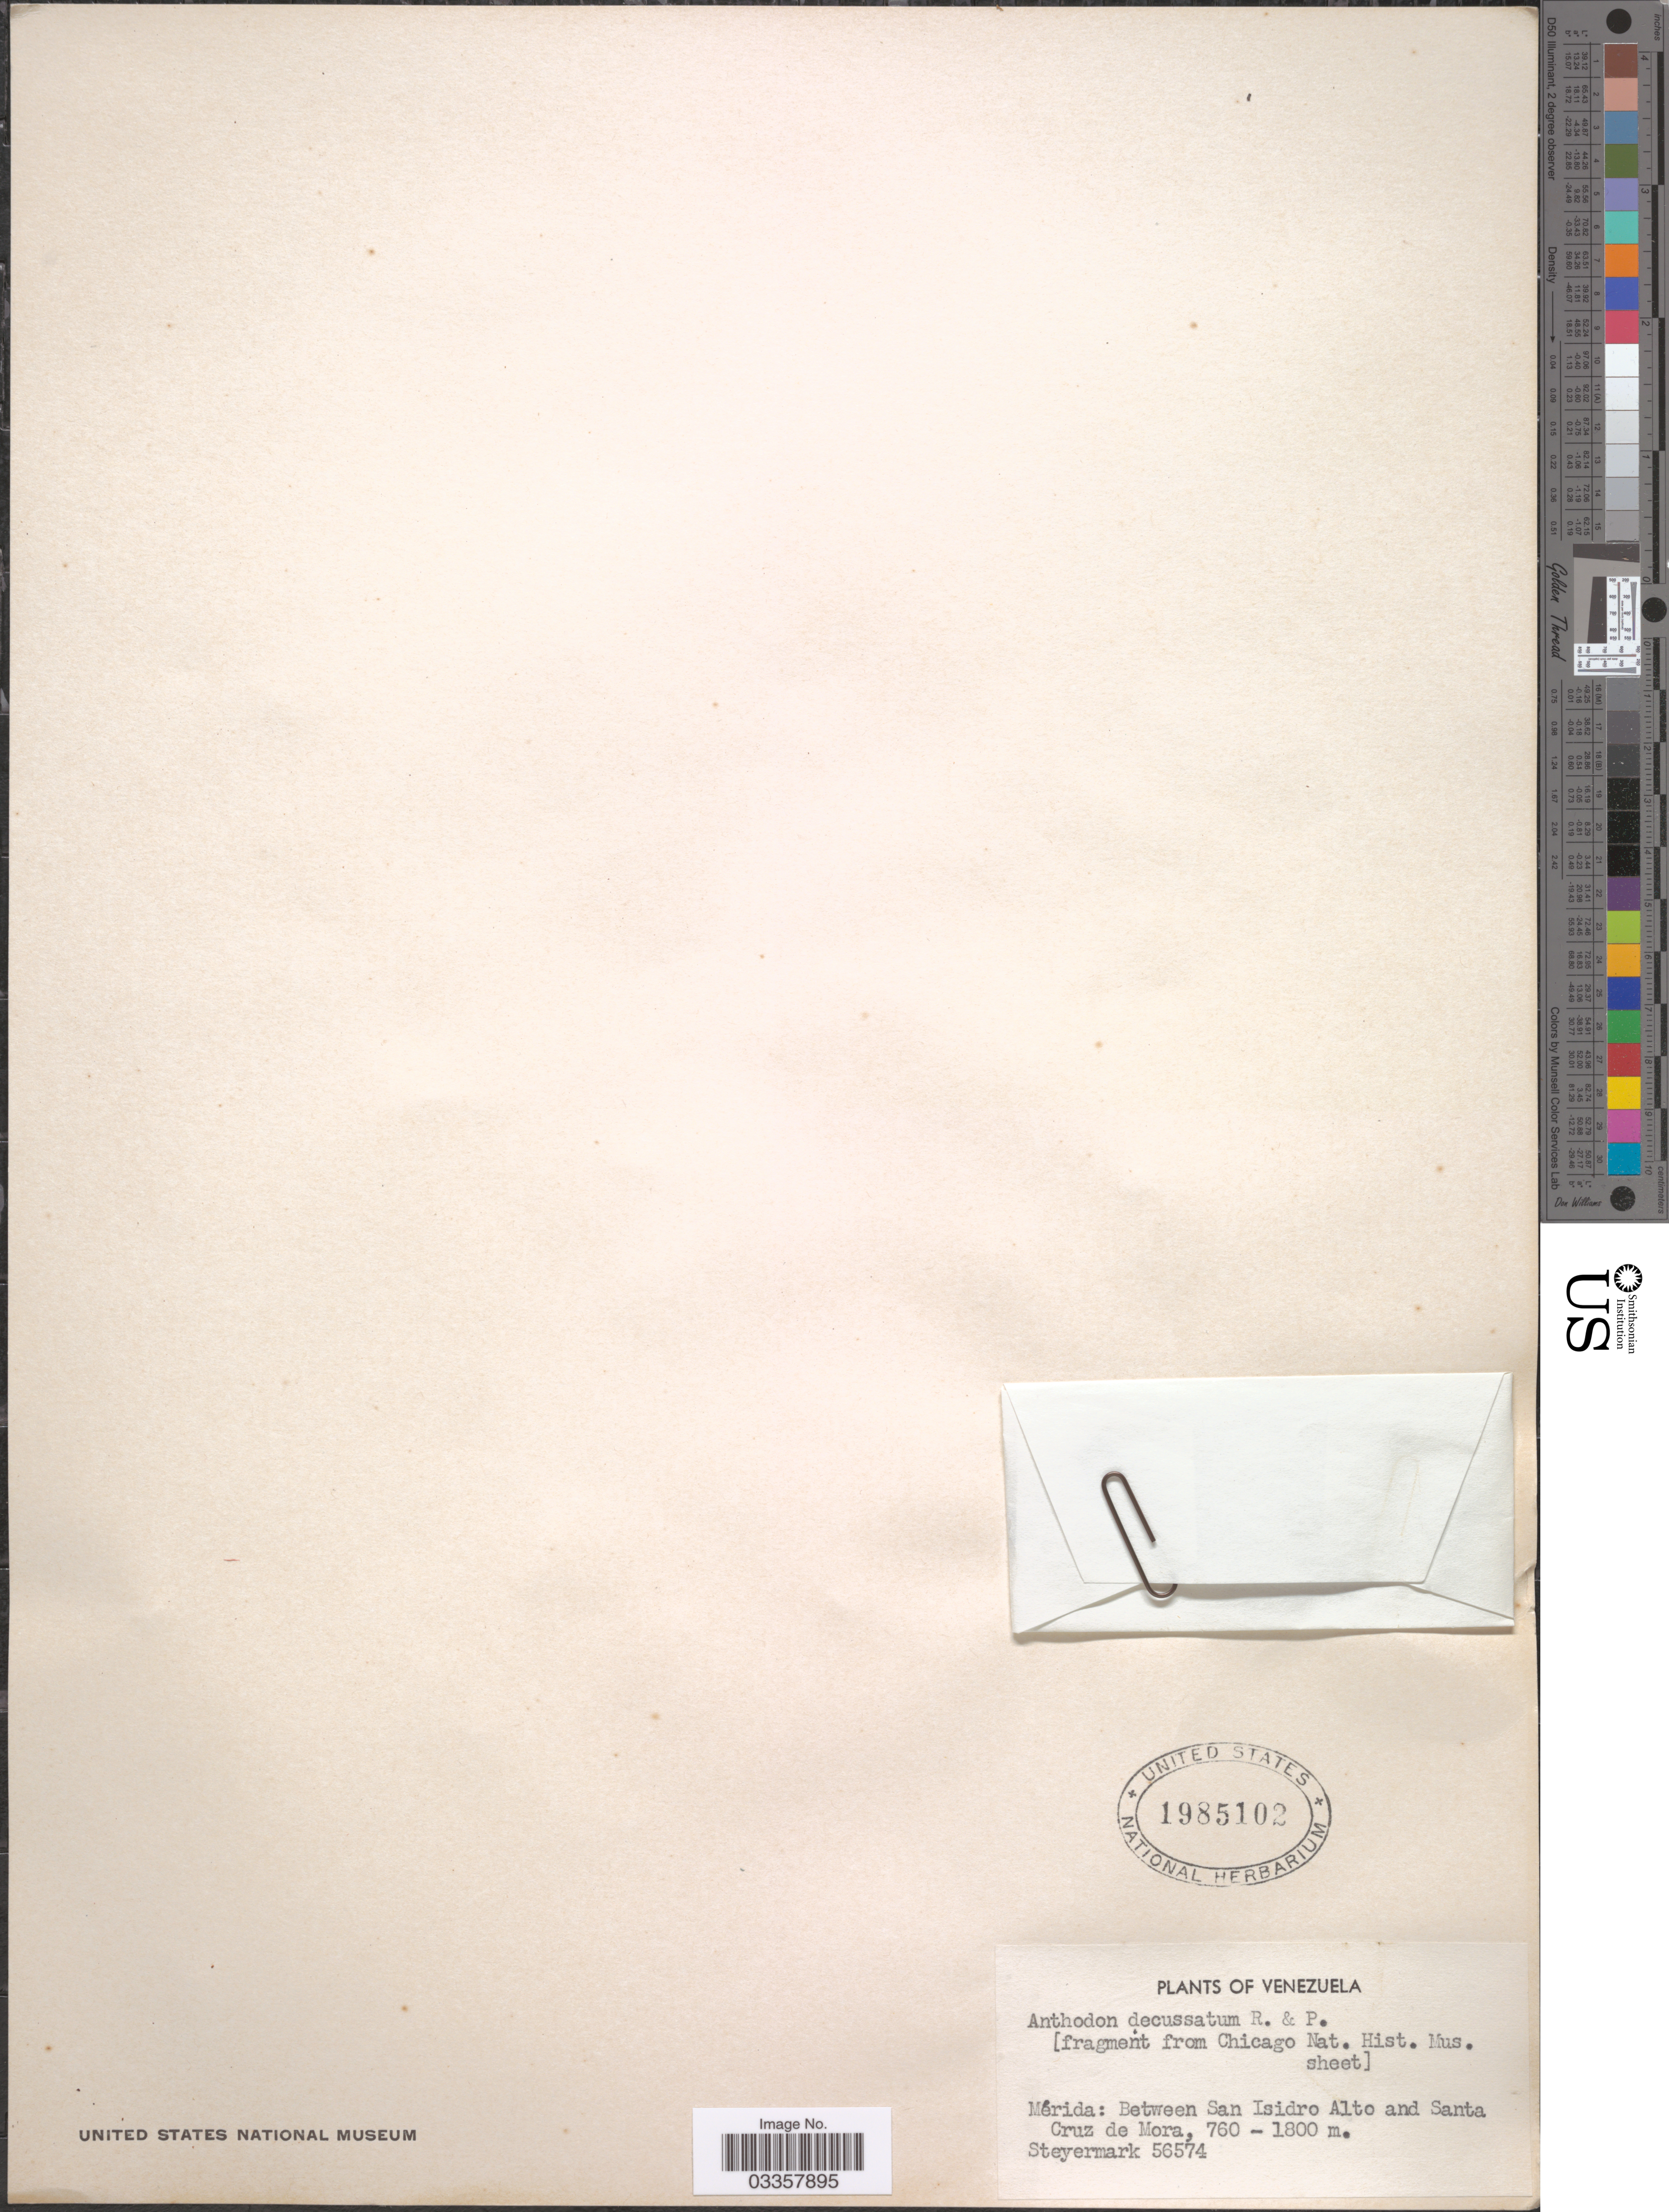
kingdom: Plantae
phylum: Tracheophyta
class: Magnoliopsida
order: Celastrales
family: Celastraceae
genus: Anthodon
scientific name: Anthodon decussatum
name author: Ruiz & Pav.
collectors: Steyermark, --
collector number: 56574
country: Venezuela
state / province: Mérida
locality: Between San Isidro Alto and Santa Cruz de Mora.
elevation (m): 760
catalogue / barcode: US 1985102